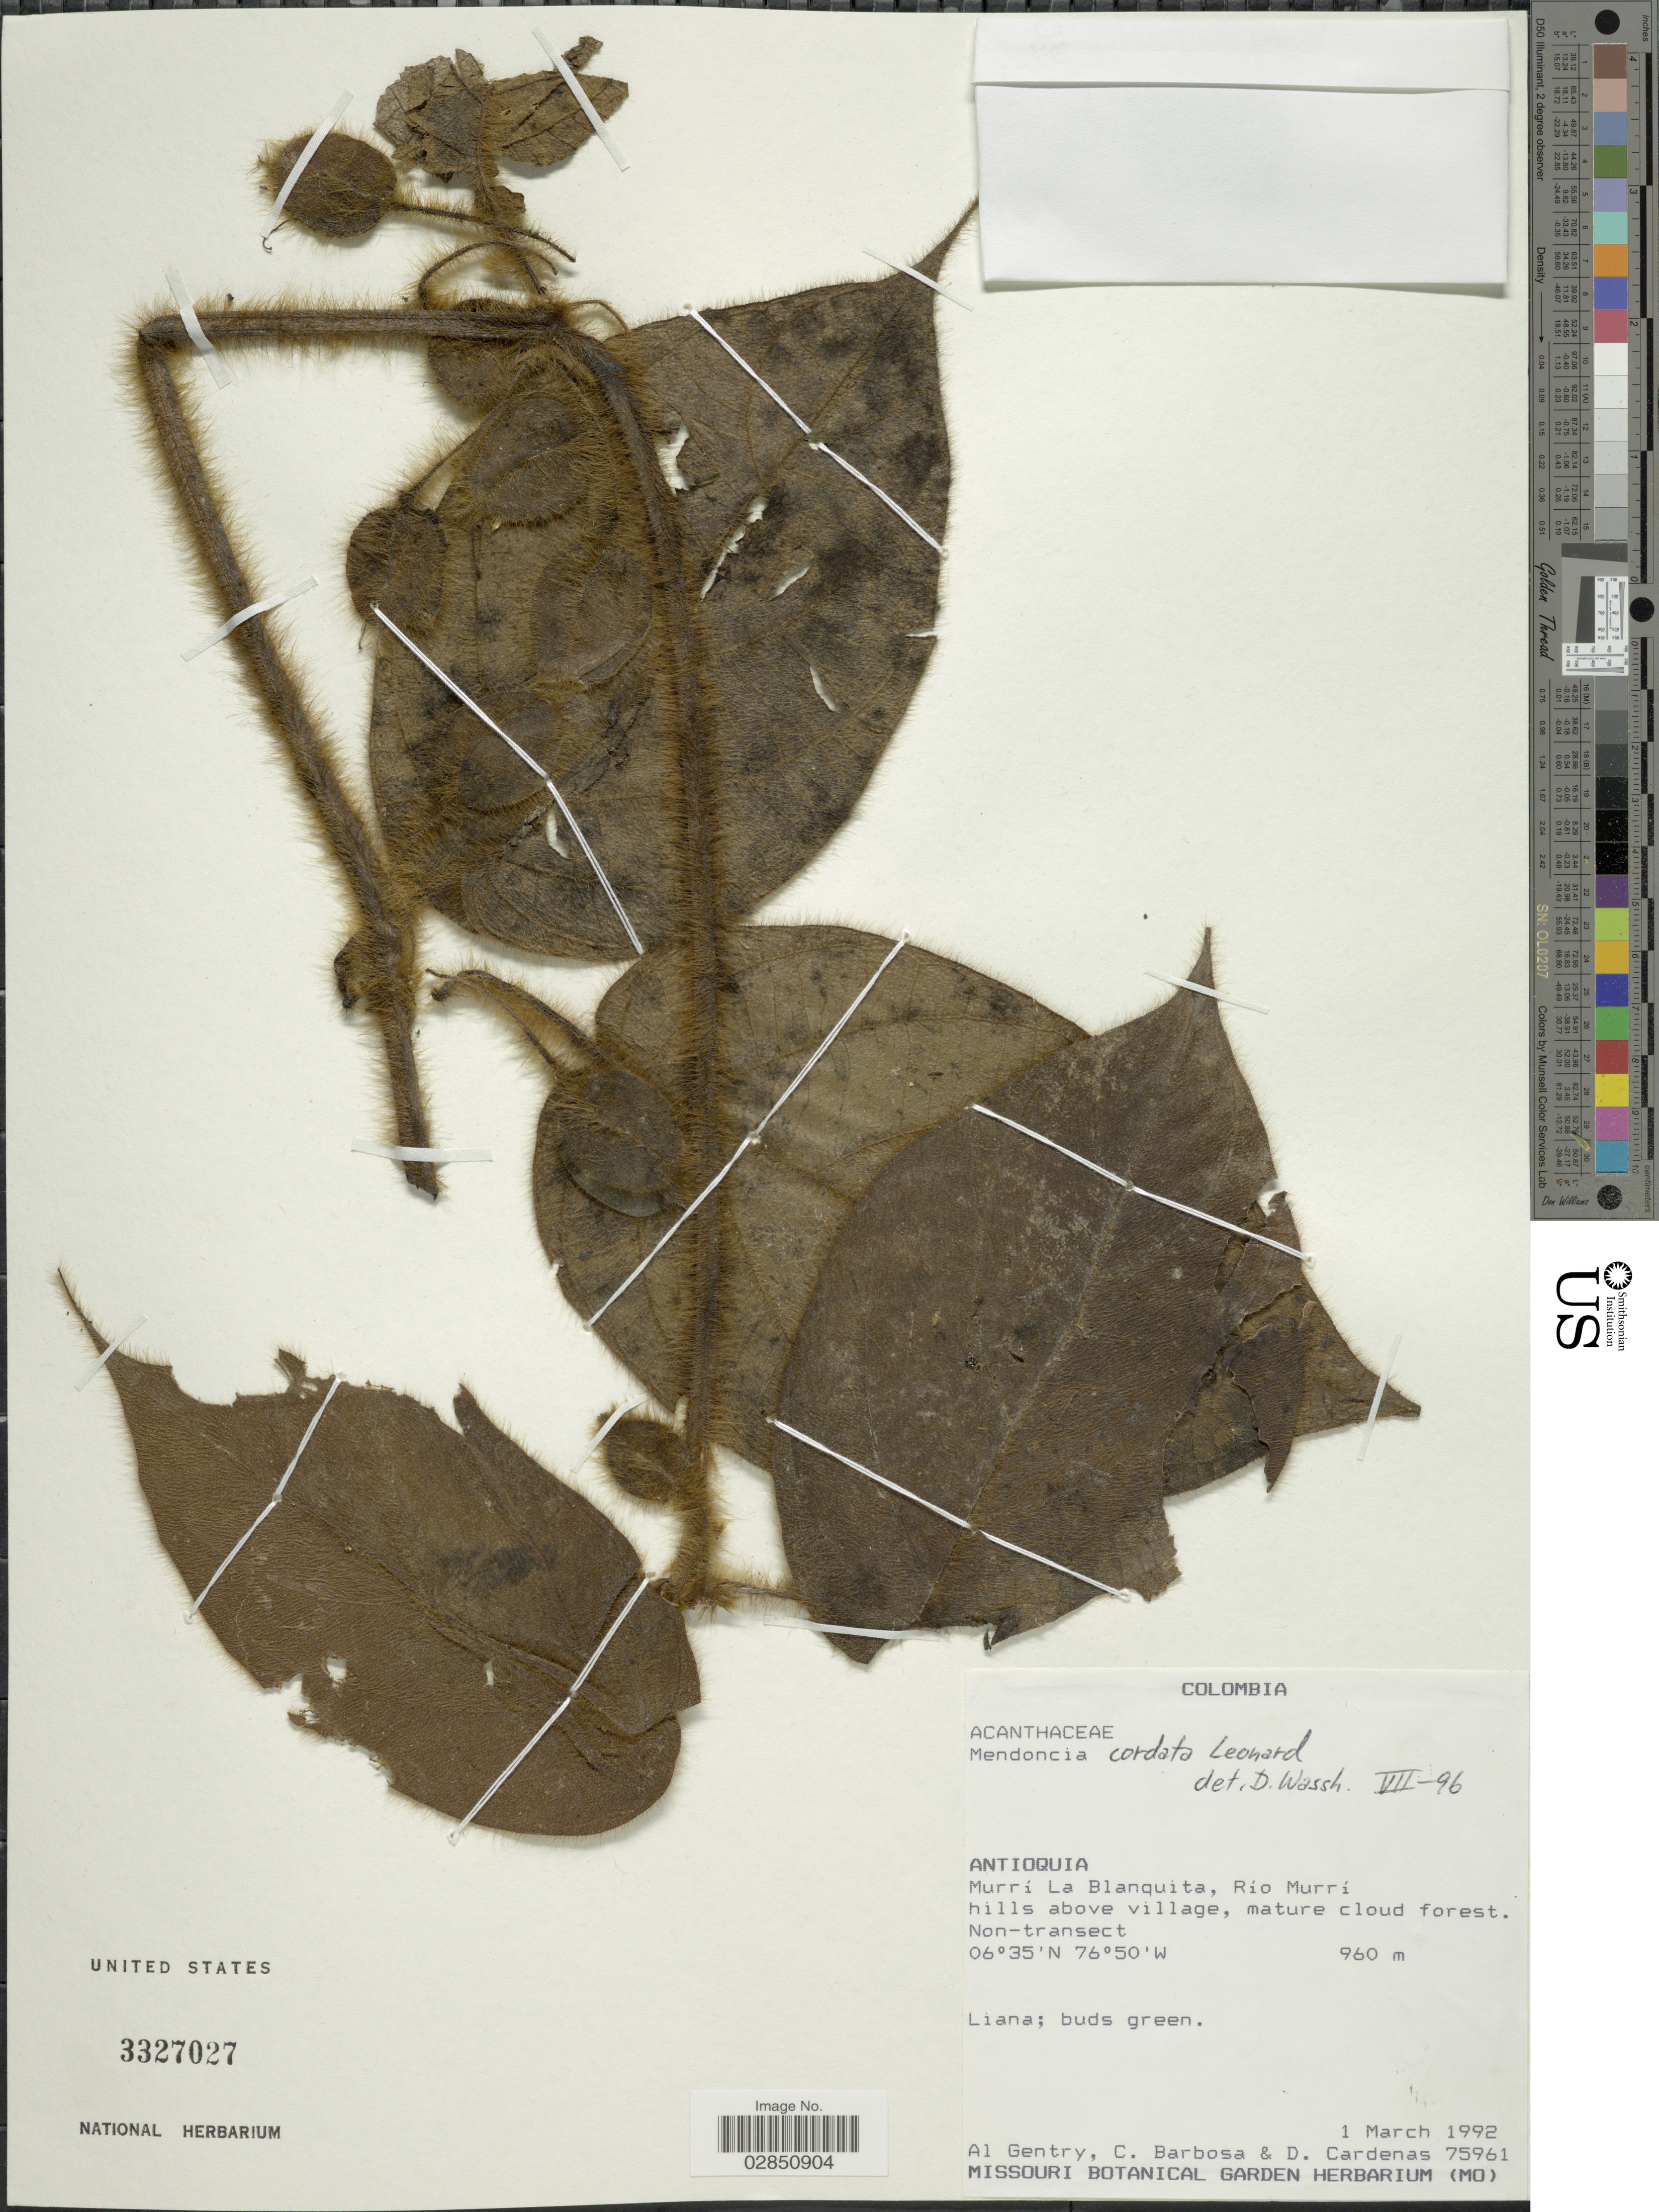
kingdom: Plantae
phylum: Tracheophyta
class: Magnoliopsida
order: Lamiales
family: Acanthaceae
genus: Mendoncia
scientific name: Mendoncia cordata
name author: Leonard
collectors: A. H. Gentry, C. E. Barbosa & D. Cardenas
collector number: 75961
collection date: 1992-03-01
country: Colombia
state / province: Antioquia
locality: Murri La Blanquita, Río Murrí hills above village.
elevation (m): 960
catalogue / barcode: US 3327027